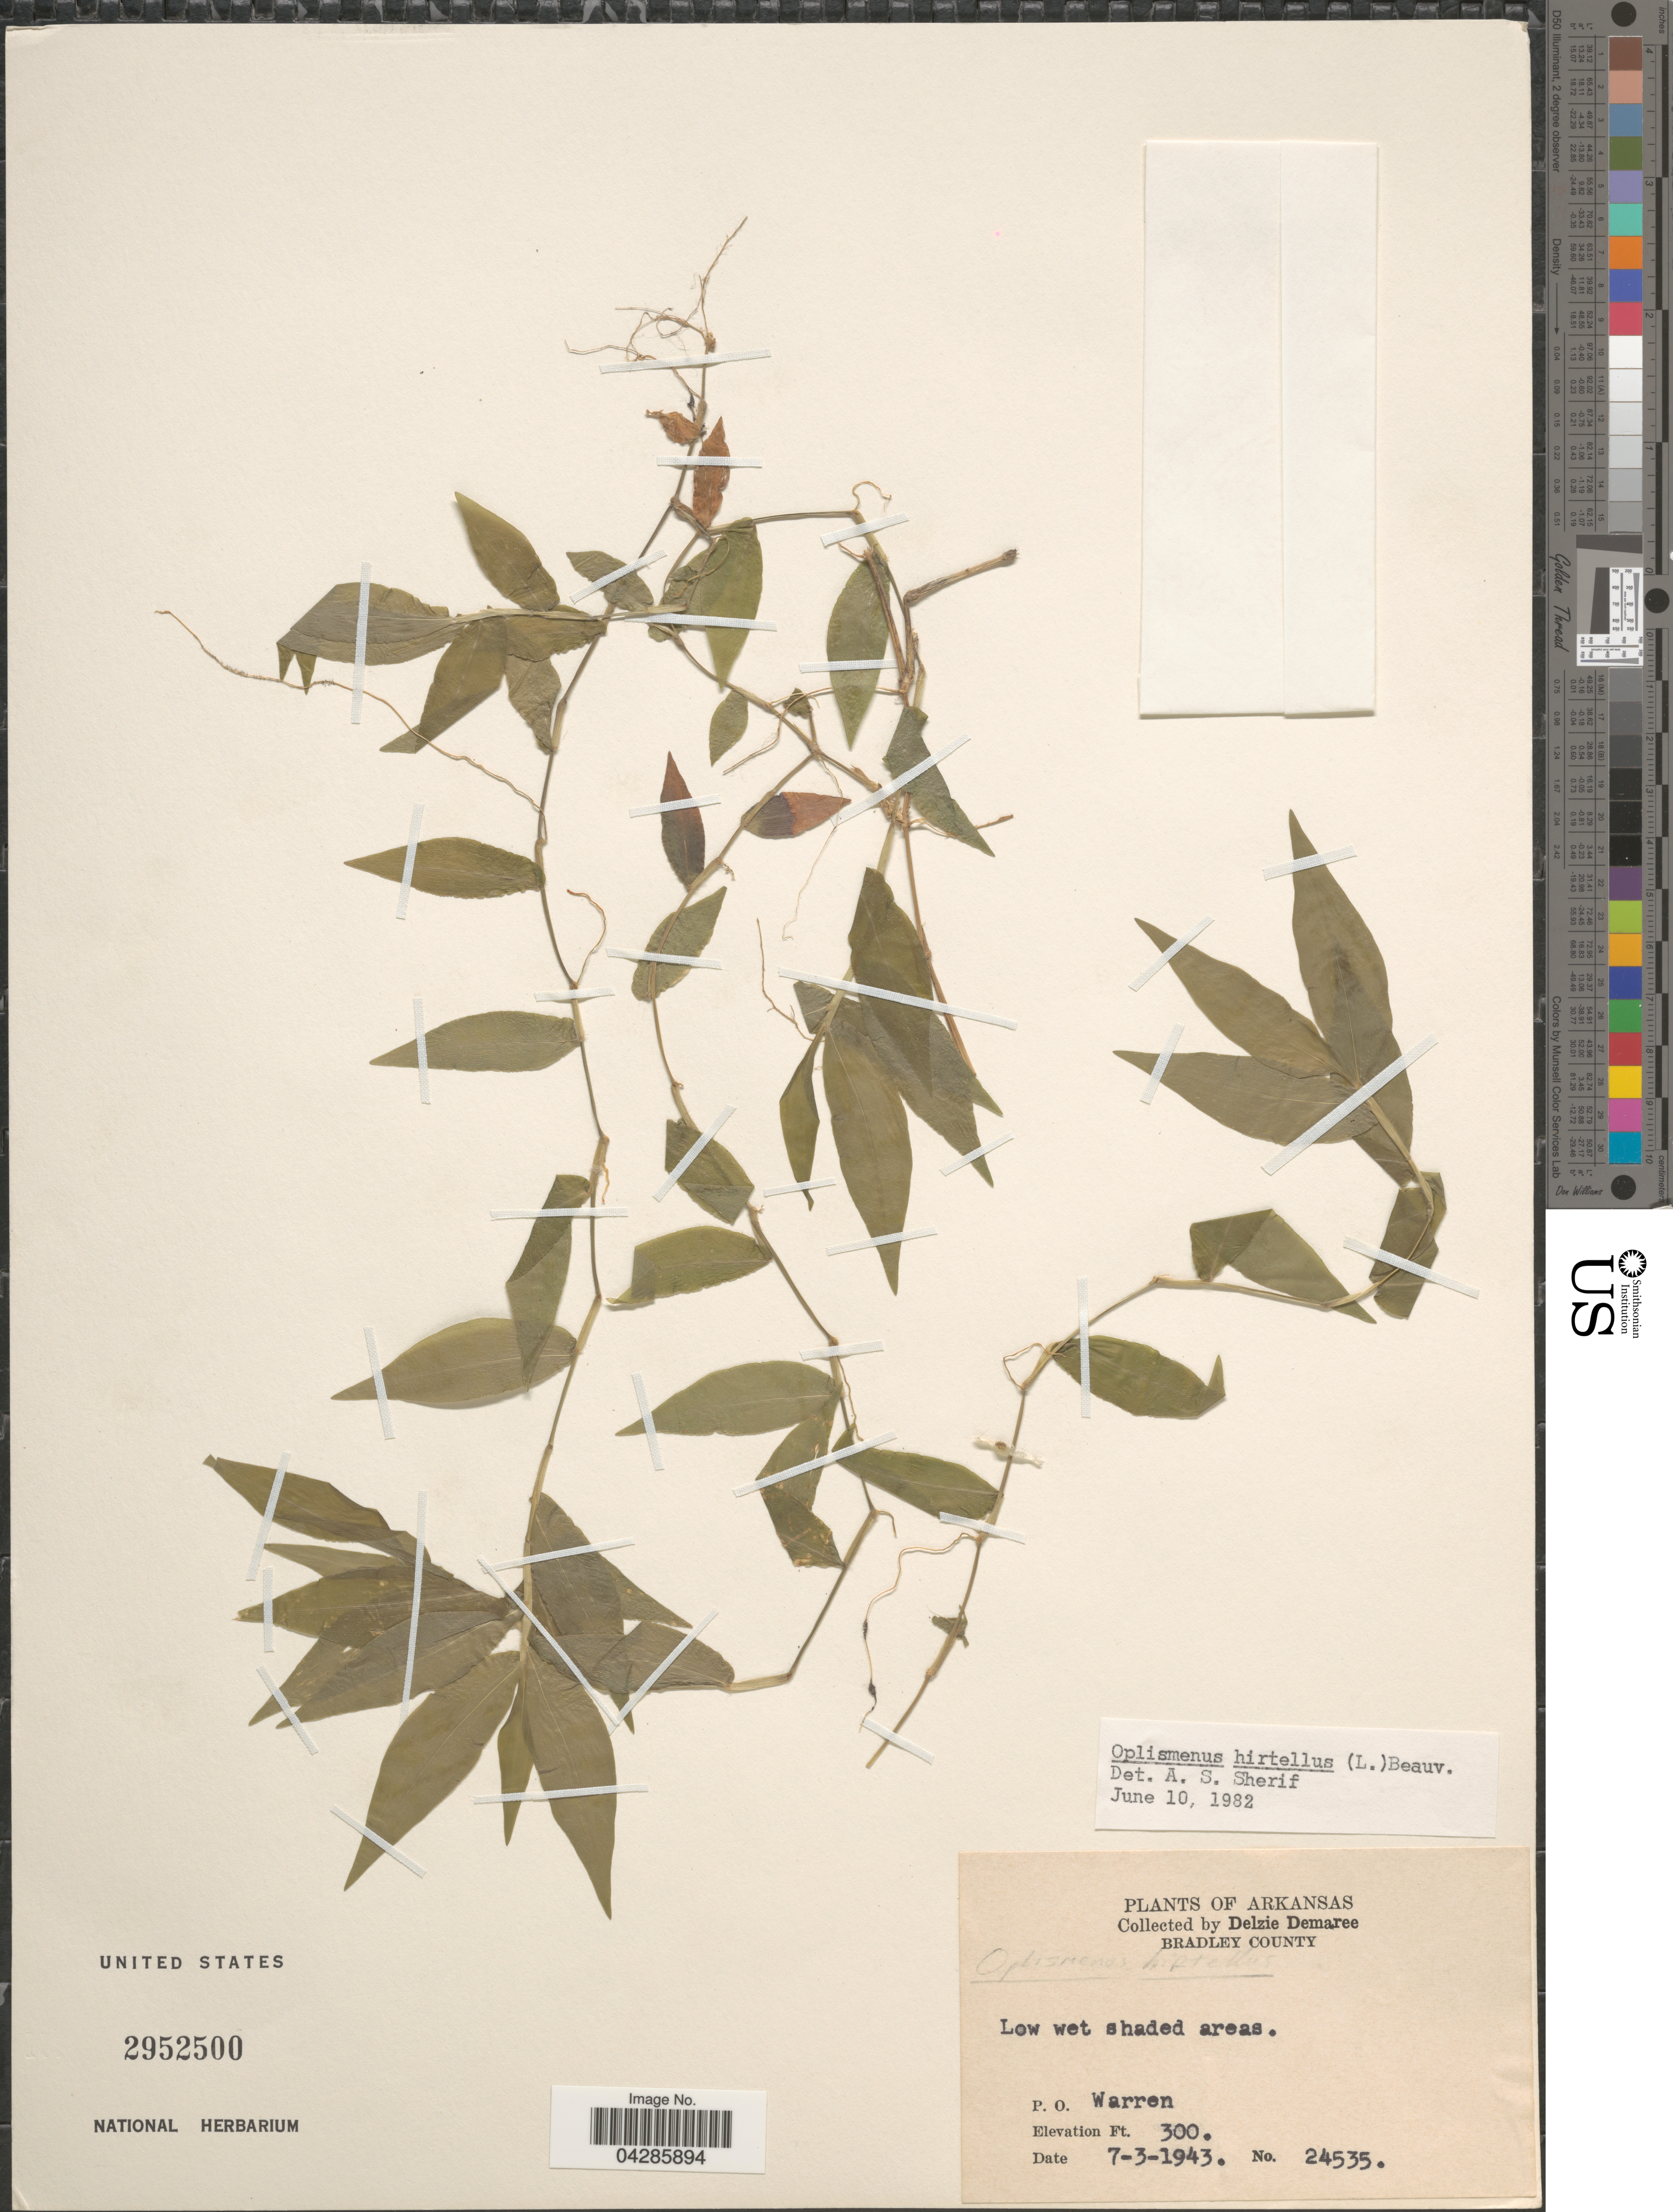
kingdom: Plantae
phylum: Tracheophyta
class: Liliopsida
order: Poales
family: Poaceae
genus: Oplismenus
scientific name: Oplismenus hirtellus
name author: (L.) P. Beauv.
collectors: D. Demaree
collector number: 24535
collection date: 1943-07-03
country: United States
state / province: Arkansas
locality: Bradley County. Low wet shaded areas. P. O. Warren.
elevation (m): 91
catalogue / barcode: US 2952500